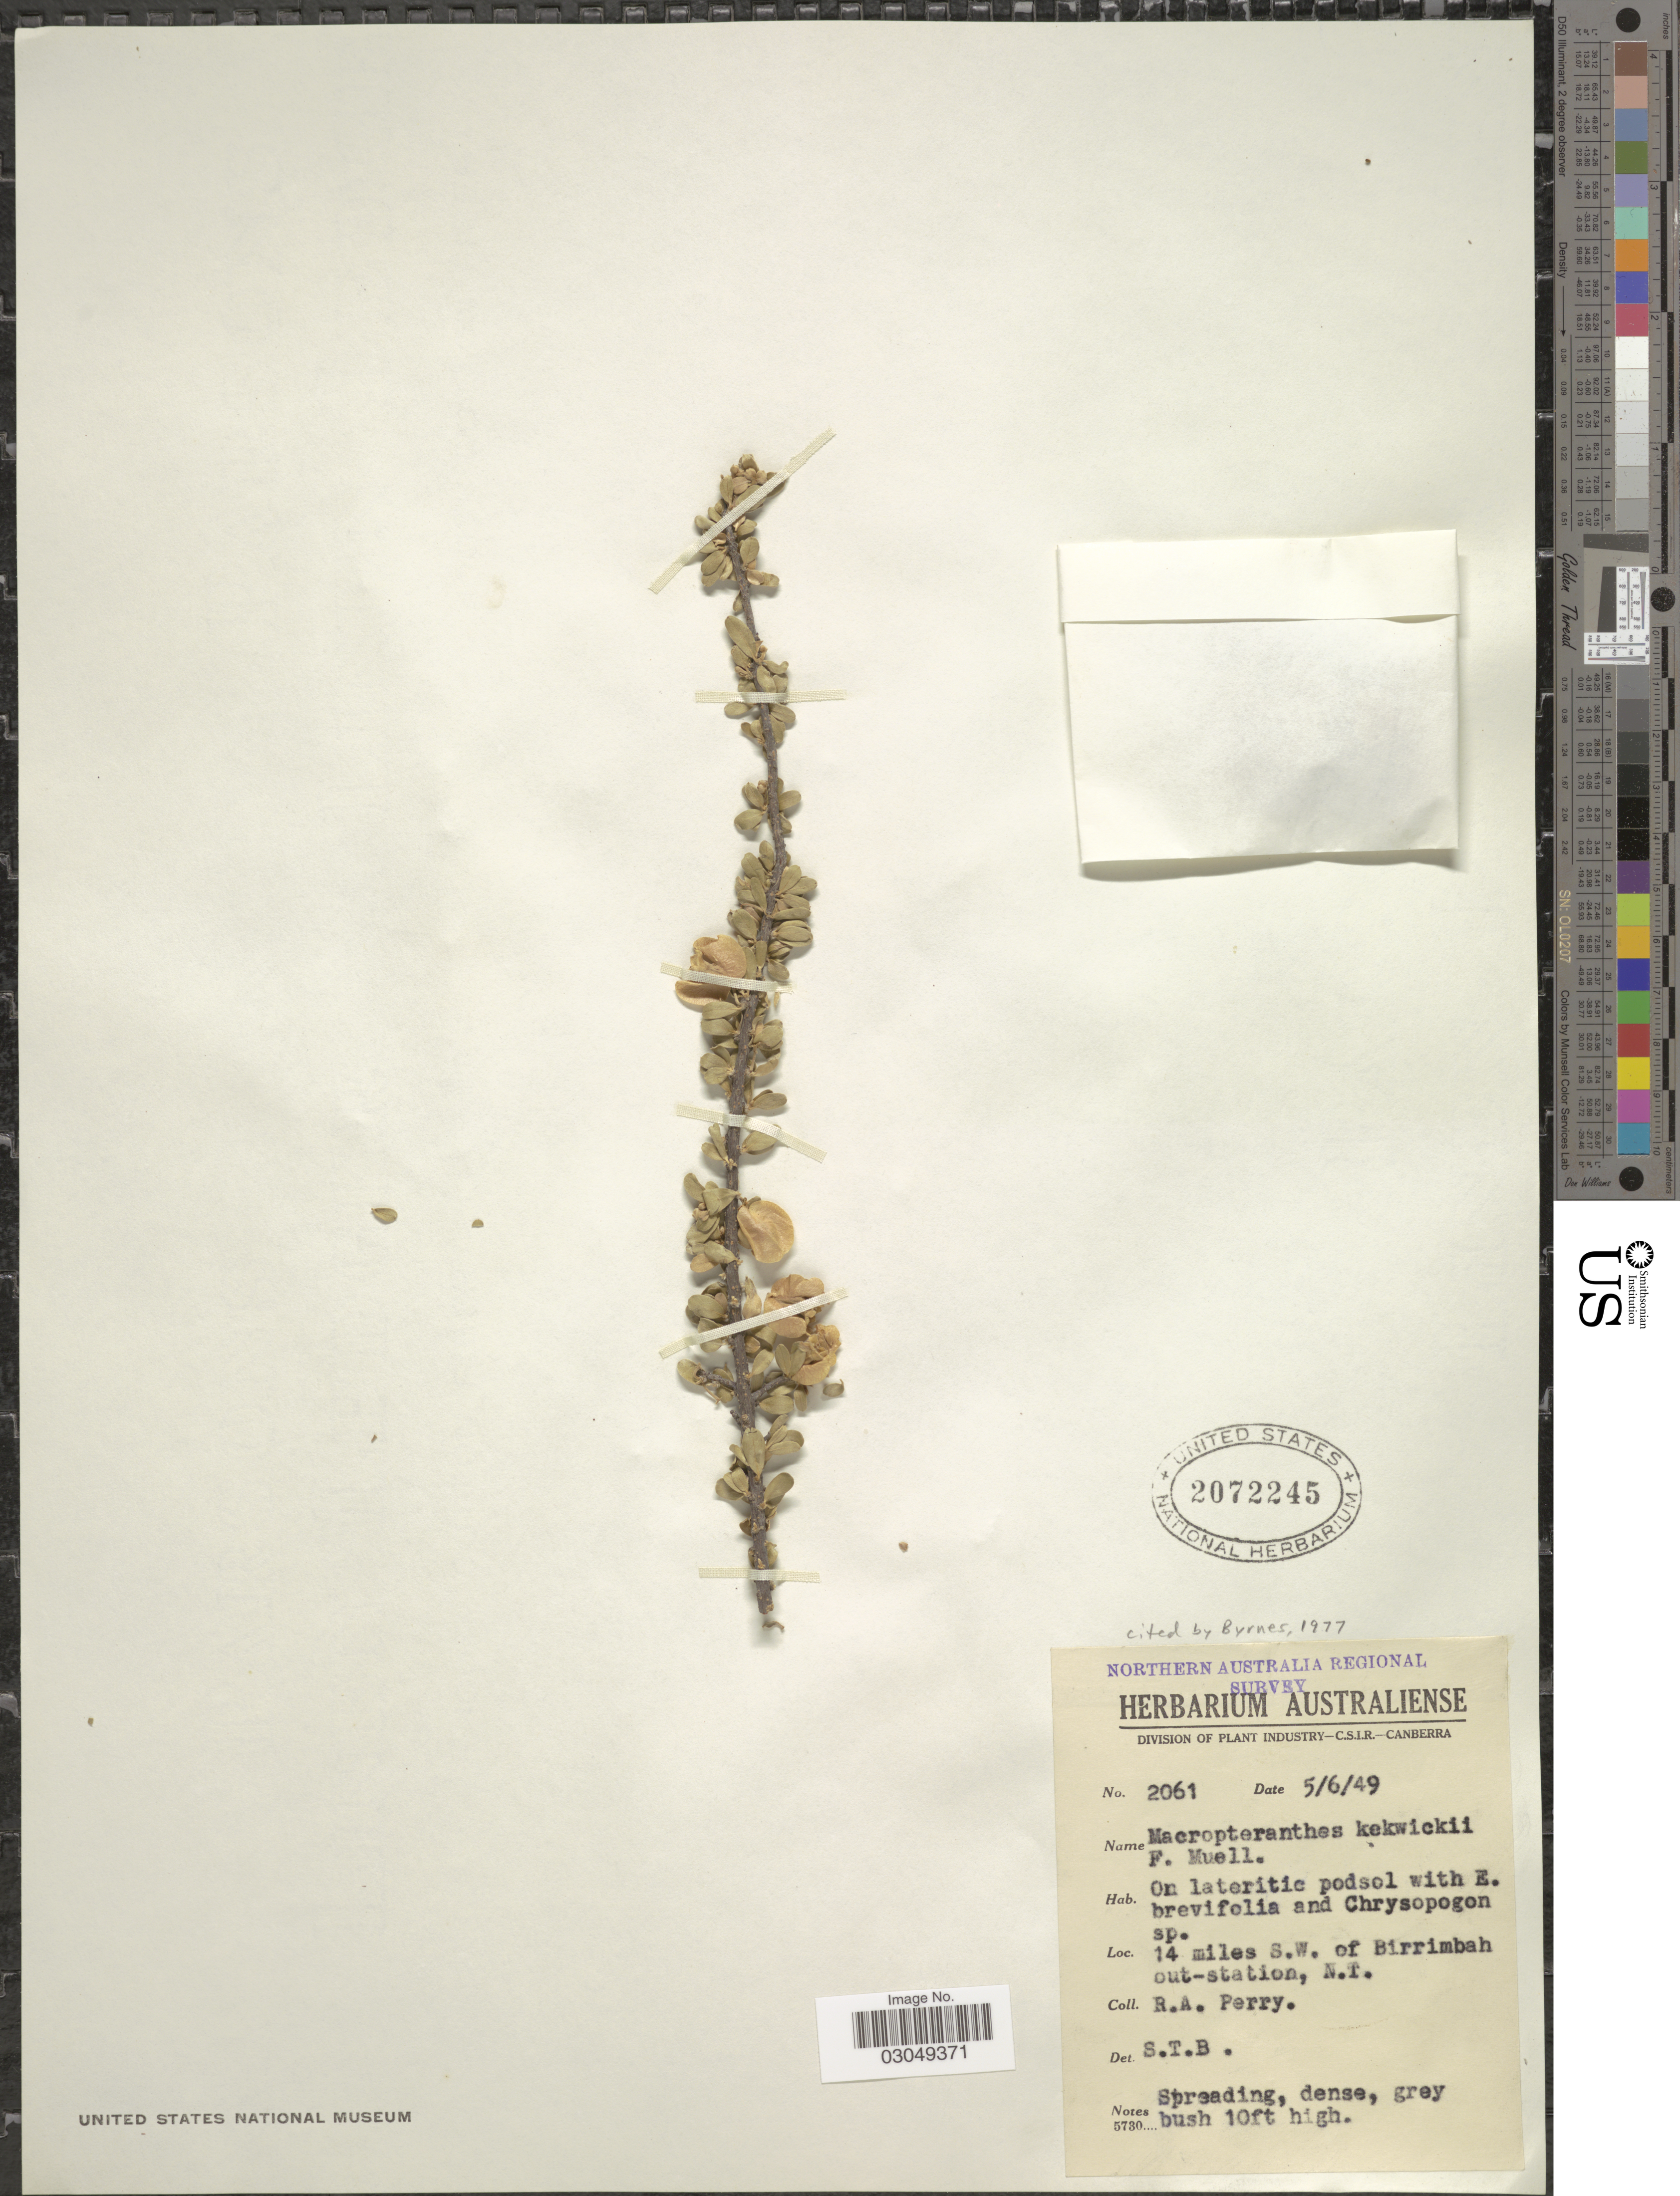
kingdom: Plantae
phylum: Tracheophyta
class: Magnoliopsida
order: Myrtales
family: Combretaceae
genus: Macropteranthes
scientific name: Macropteranthes kekwickii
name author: F. Muell.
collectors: Perry, R. A.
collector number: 2061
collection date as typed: Transcribed d/m/y: 5/6/49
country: Australia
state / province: Northern Territory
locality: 14 miles S.W. of Birrimbah out-station.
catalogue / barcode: US 2072245